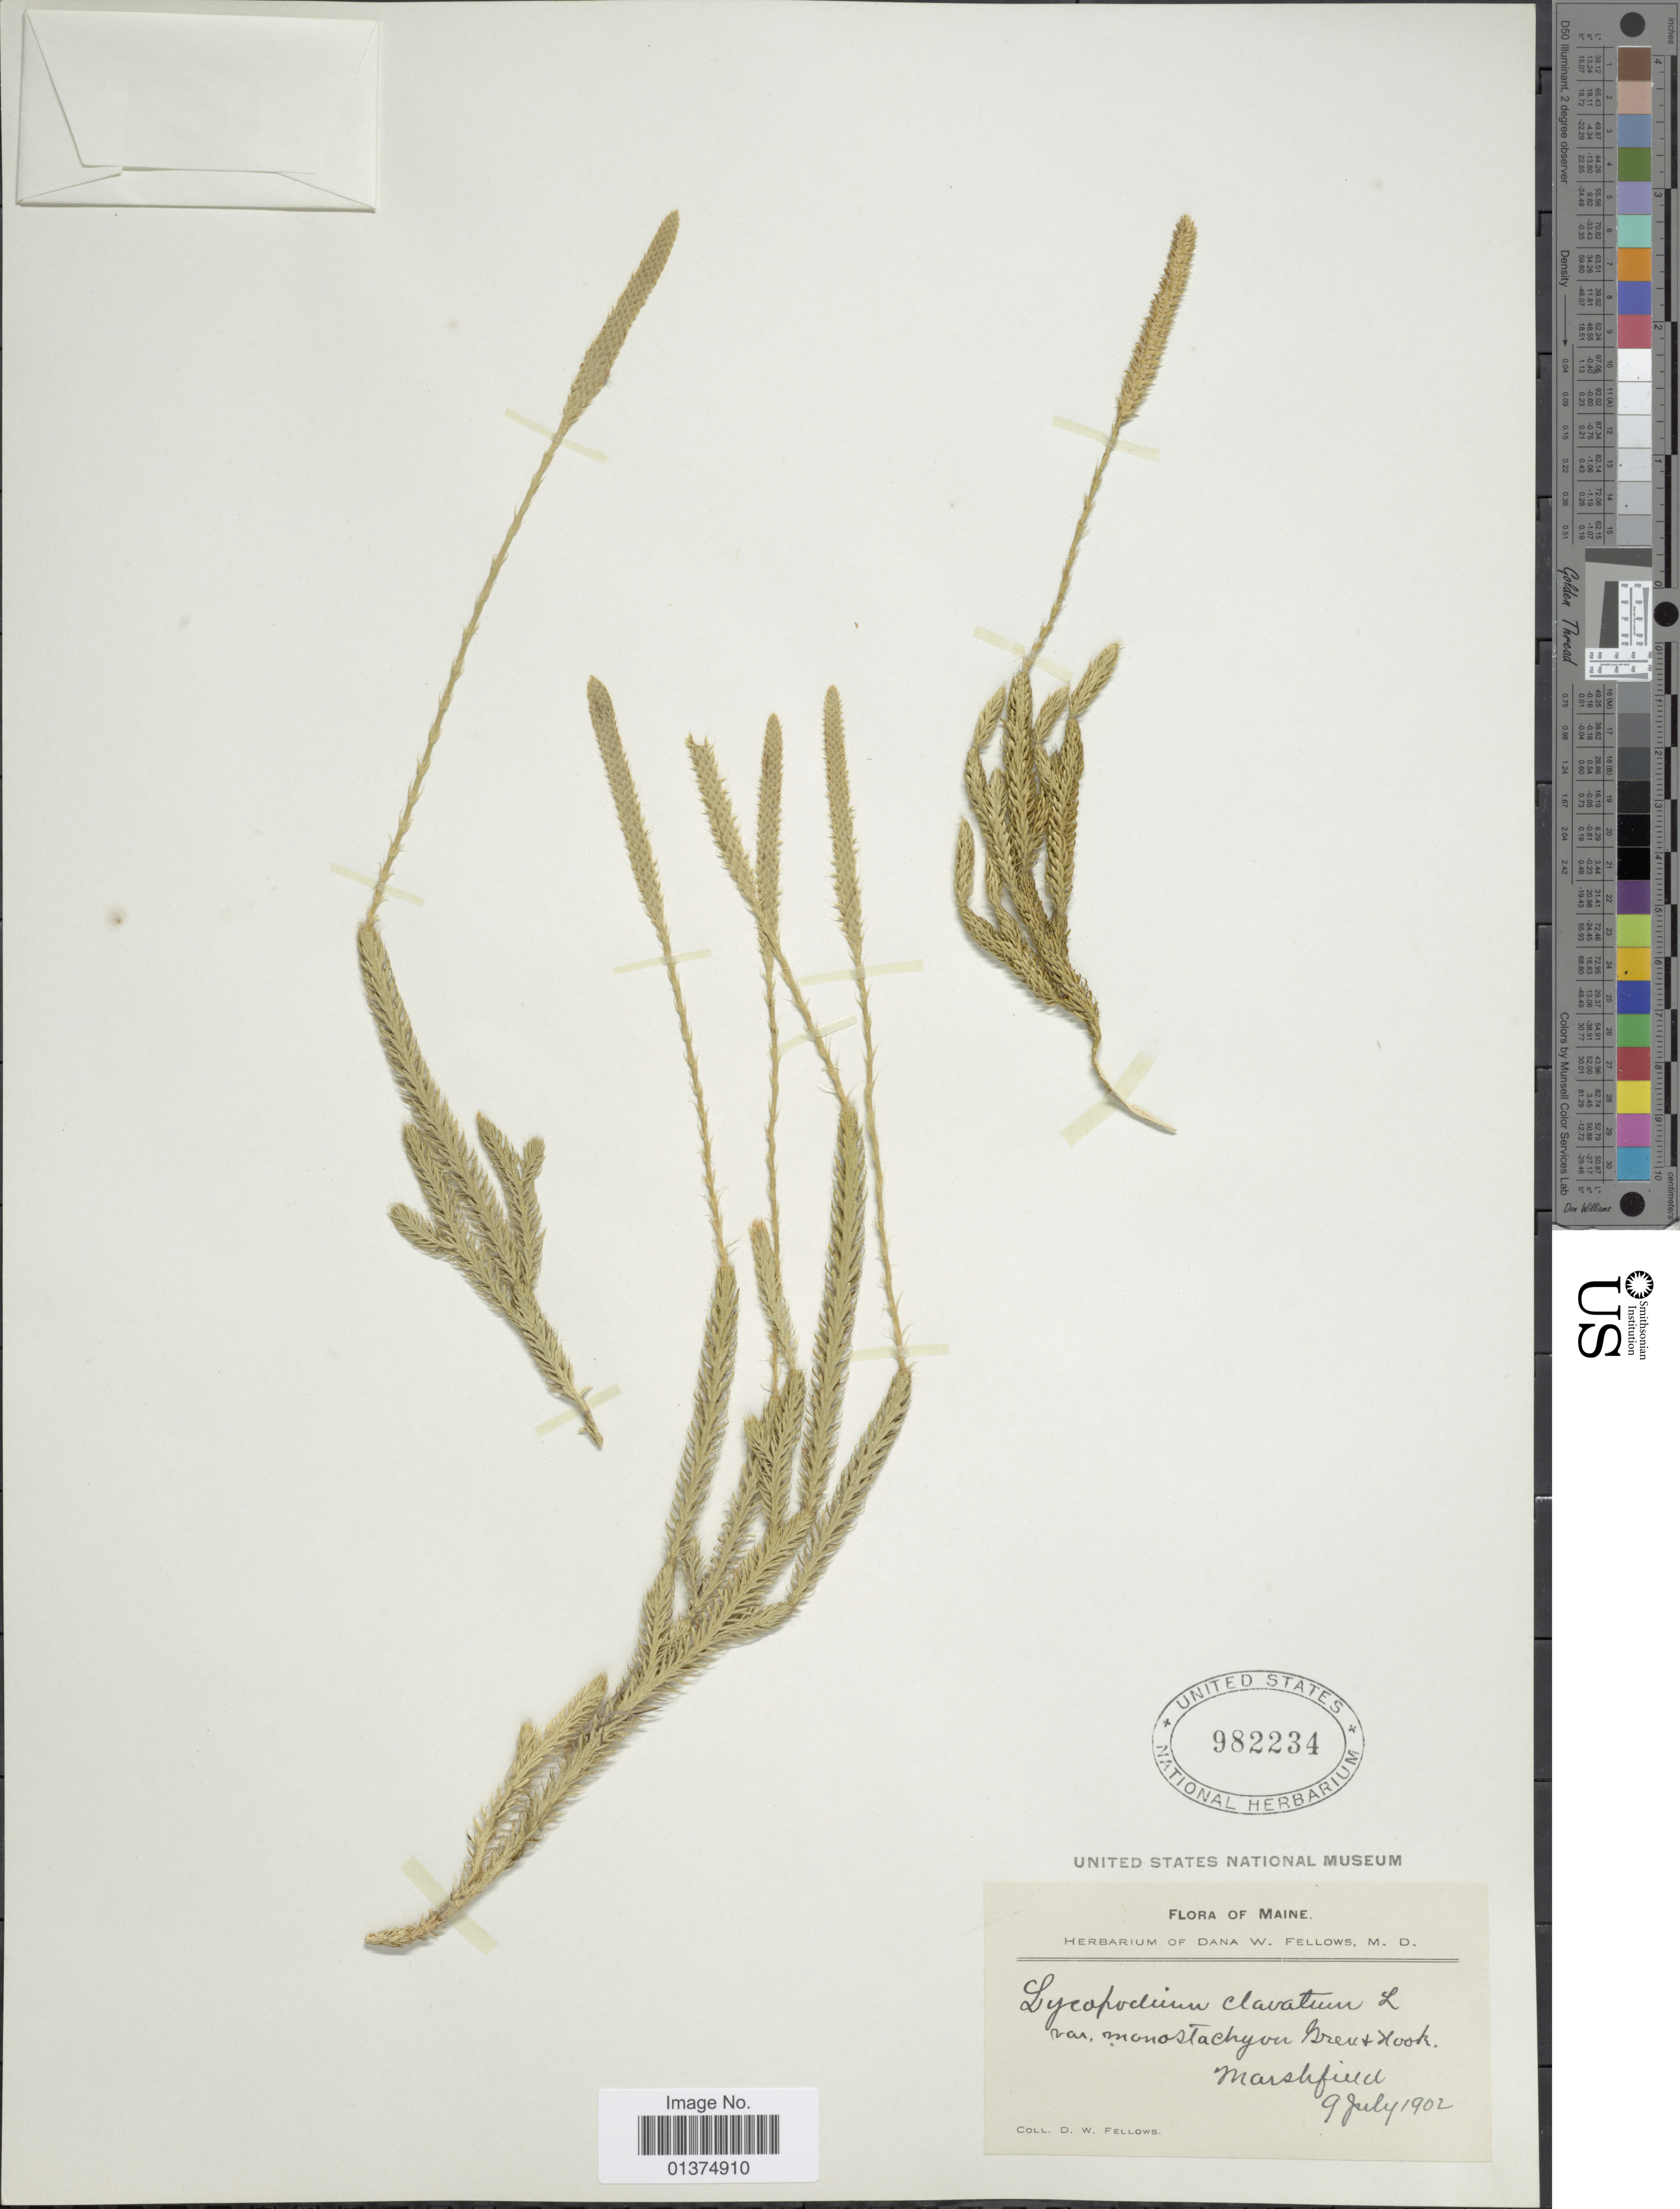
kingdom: Plantae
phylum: Tracheophyta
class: Lycopodiopsida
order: Lycopodiales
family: Lycopodiaceae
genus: Lycopodium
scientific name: Lycopodium lagopus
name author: Zinserl. ex Kuzen.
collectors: D. W. Fellows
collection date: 1902-07-09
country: United States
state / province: Maine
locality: Marshfield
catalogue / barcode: US 982234